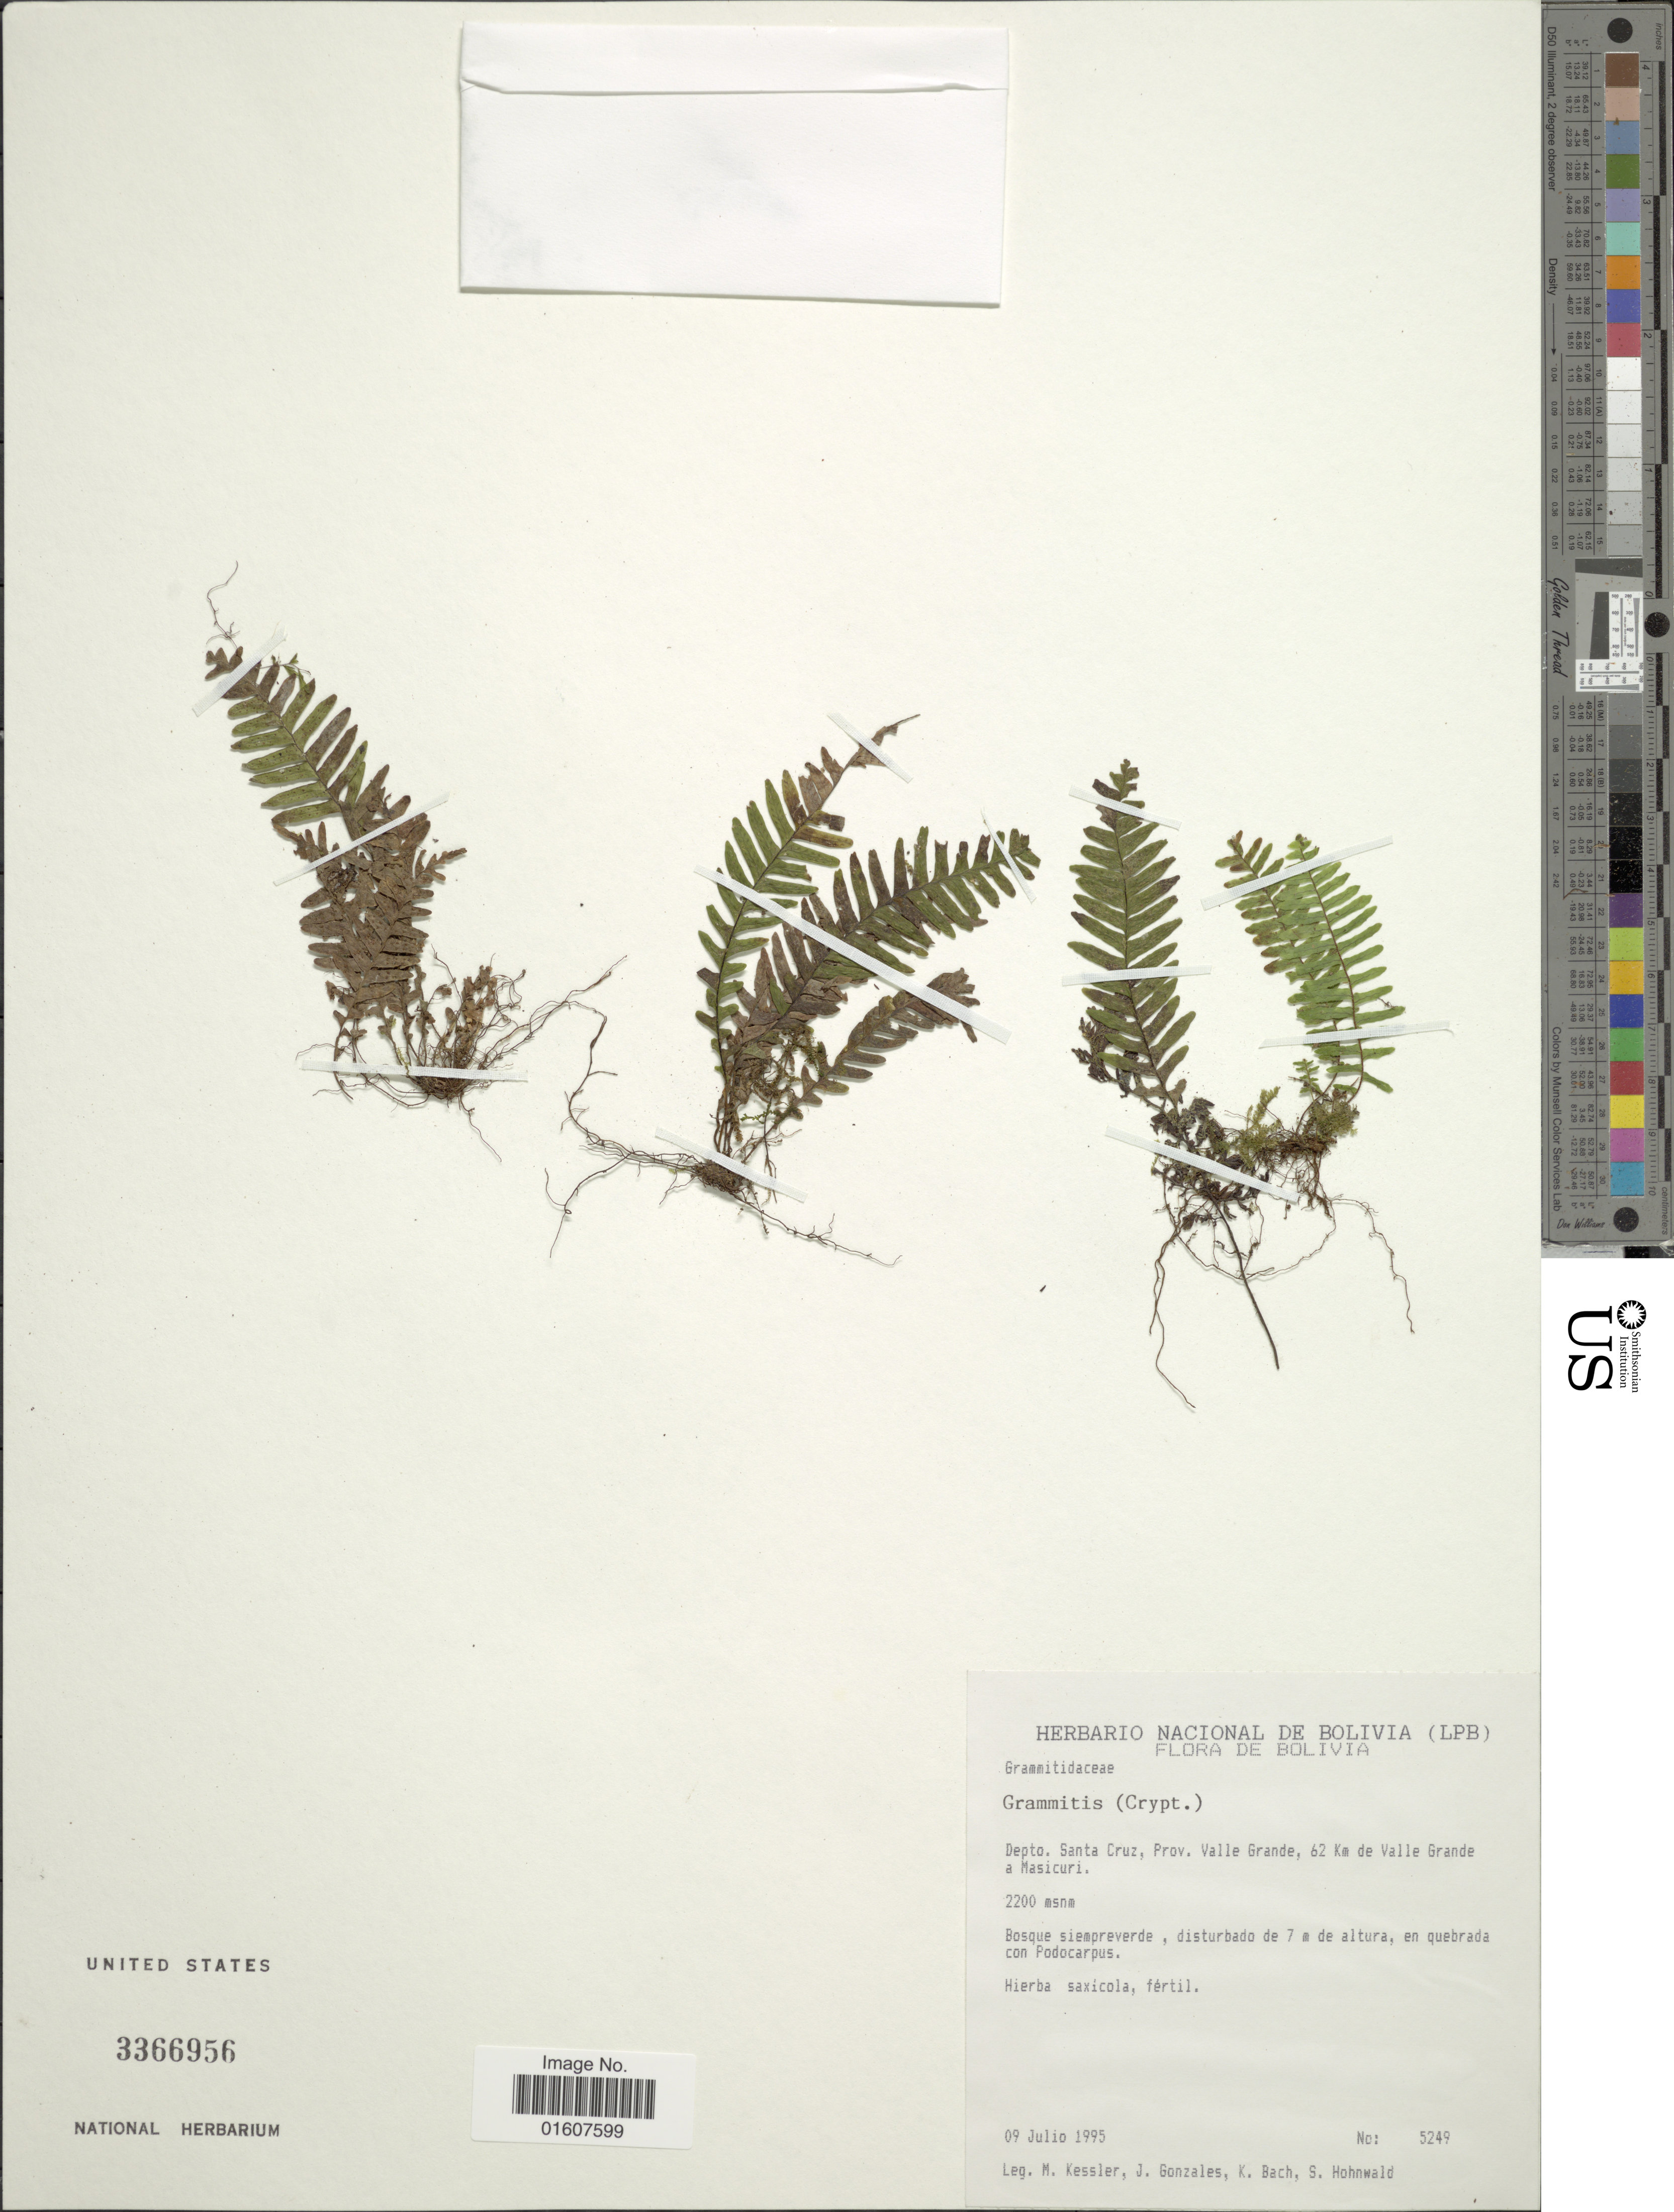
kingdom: Plantae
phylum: Tracheophyta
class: Polypodiopsida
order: Polypodiales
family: Polypodiaceae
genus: Terpsichore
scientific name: Terpsichore sp.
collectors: M. Kessler, J. Gonzales, K. Bach & S. Hohnwald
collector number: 5249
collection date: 1995-07-09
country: Bolivia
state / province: Santa Cruz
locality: Depto Santa Cruz, Prov. Valle Grande, 62 Km de Valle Grande a Masicuri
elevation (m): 2200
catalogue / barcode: US 3366956